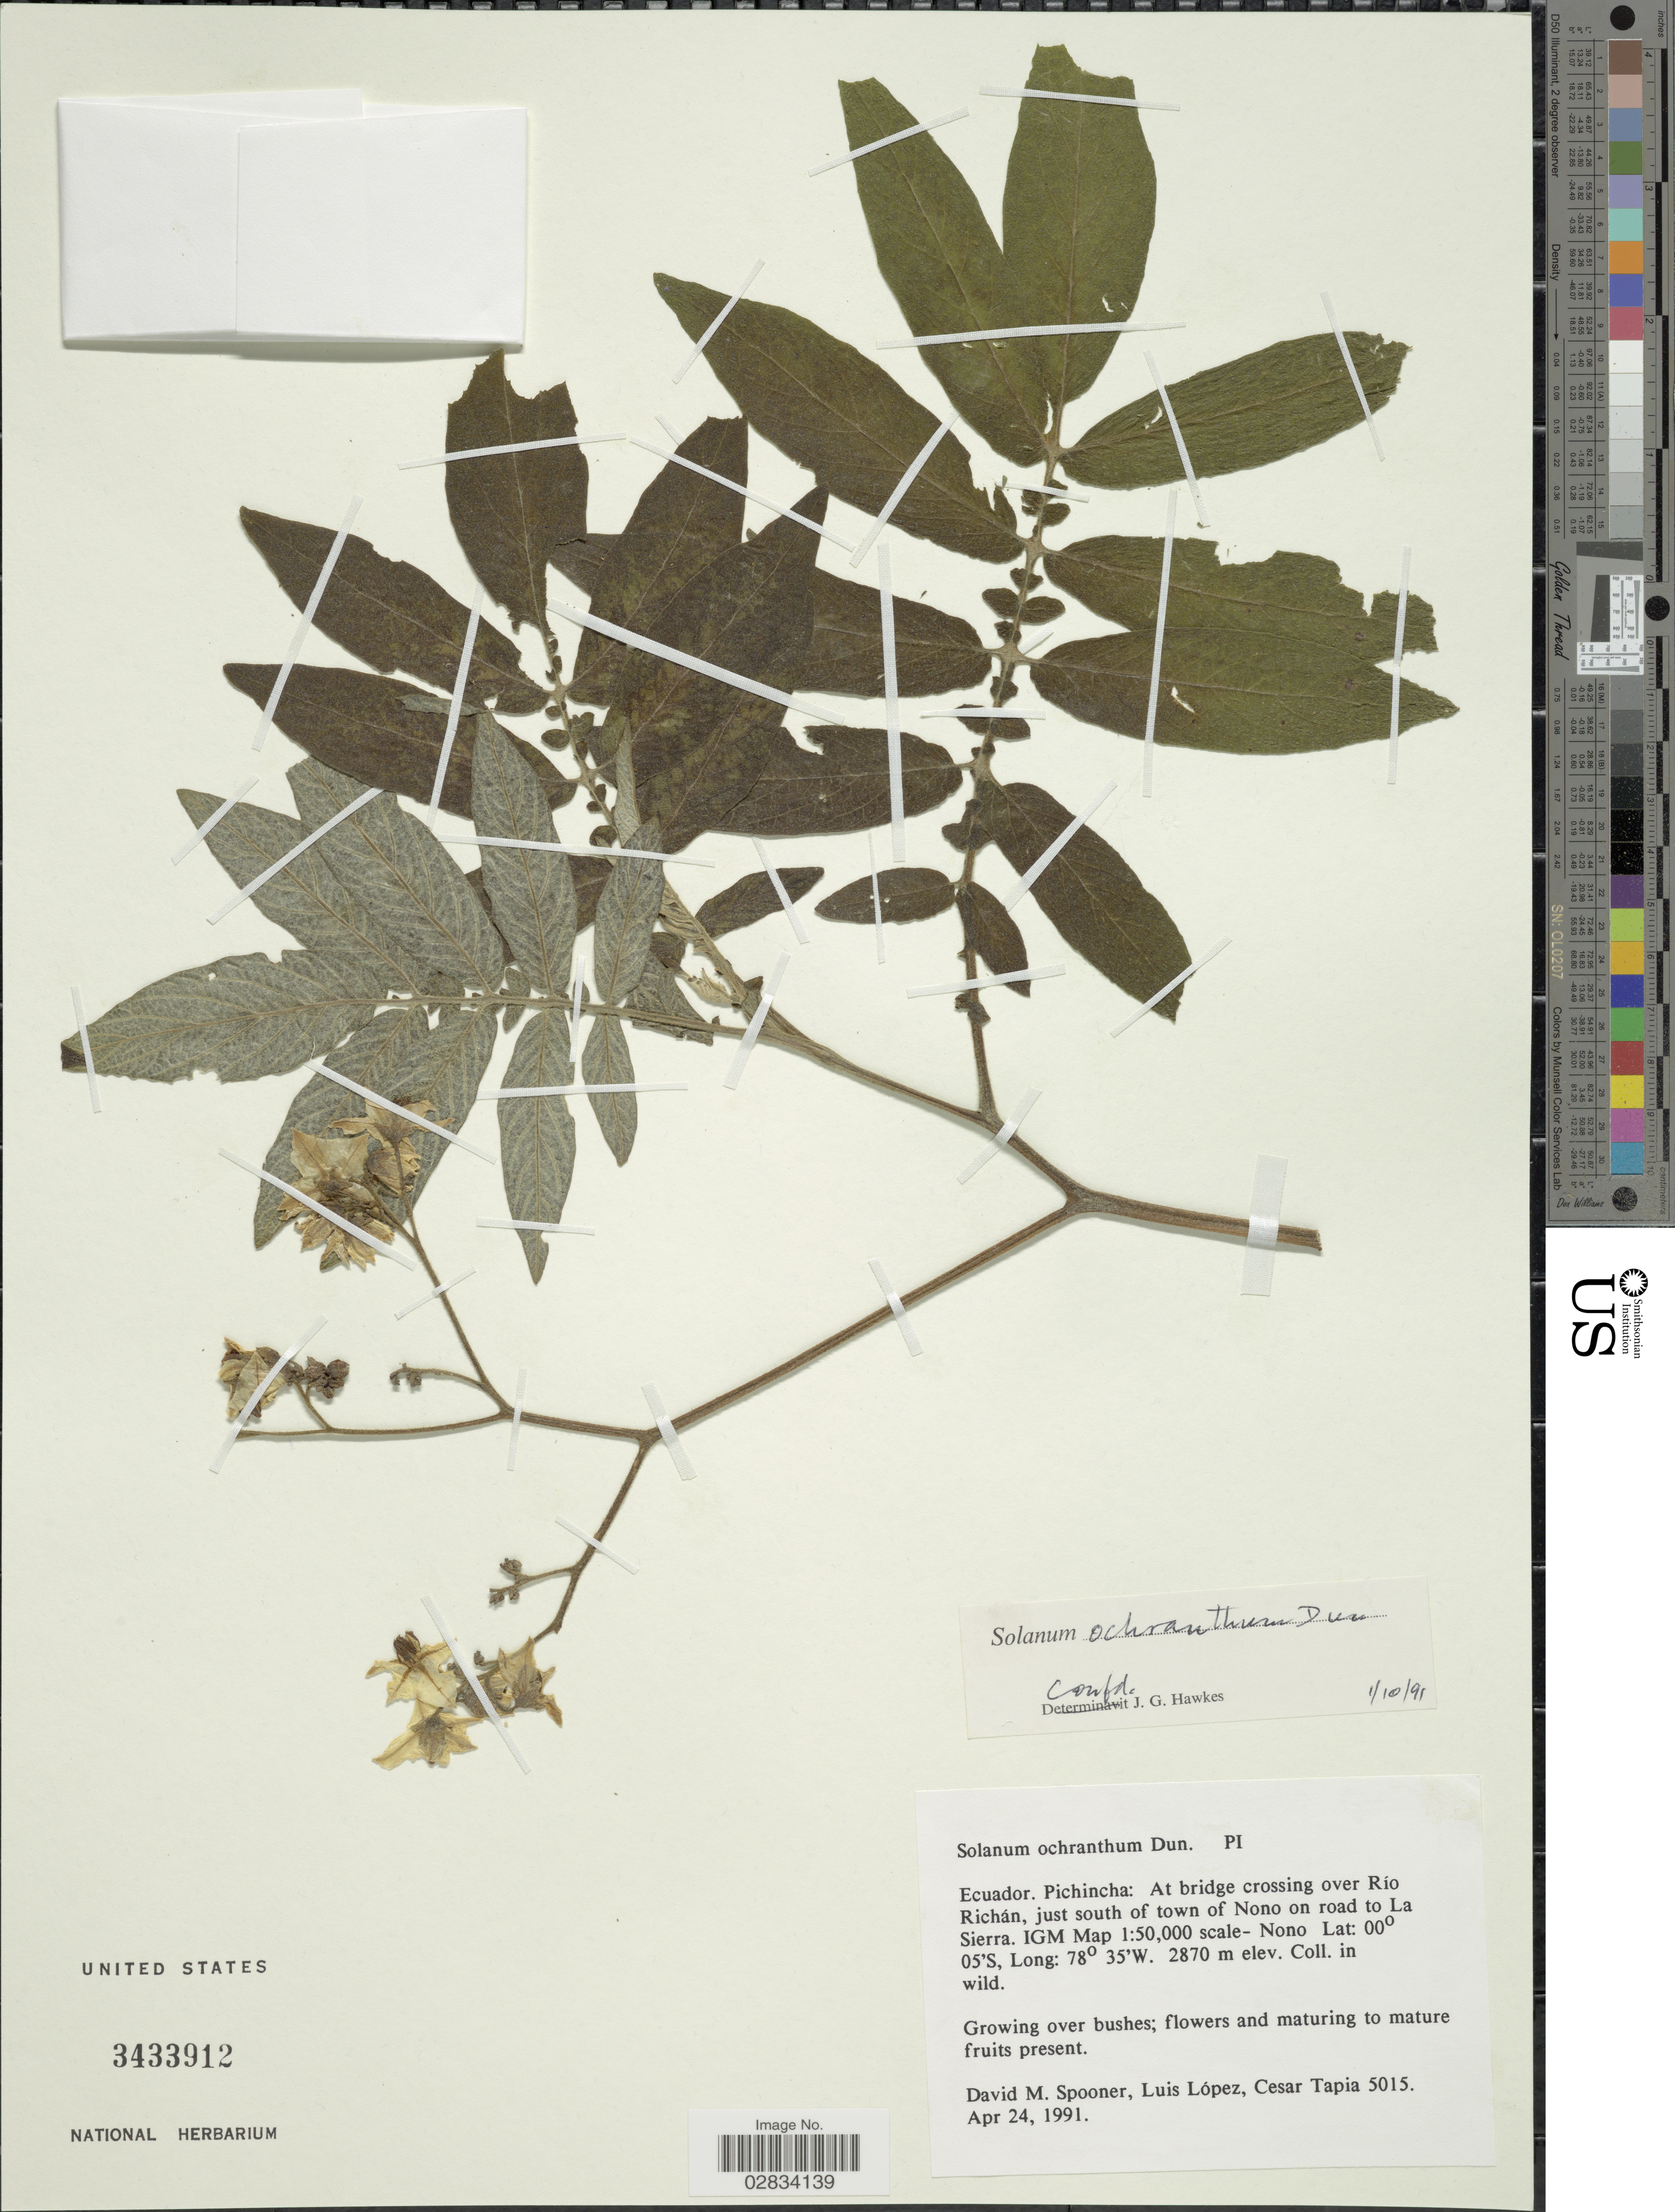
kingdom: Plantae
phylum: Tracheophyta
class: Magnoliopsida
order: Solanales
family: Solanaceae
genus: Solanum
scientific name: Solanum ochranthum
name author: Dunal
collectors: D. Spooner, L. López & C. Tapia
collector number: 5015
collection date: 1991-04-24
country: Ecuador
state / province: Pichincha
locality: At bridge crossing over Río Richán, just south of town of Nono on road to La Sierra, IGM Map 1:50000 scale- Nono.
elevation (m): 2870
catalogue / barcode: US 3433912